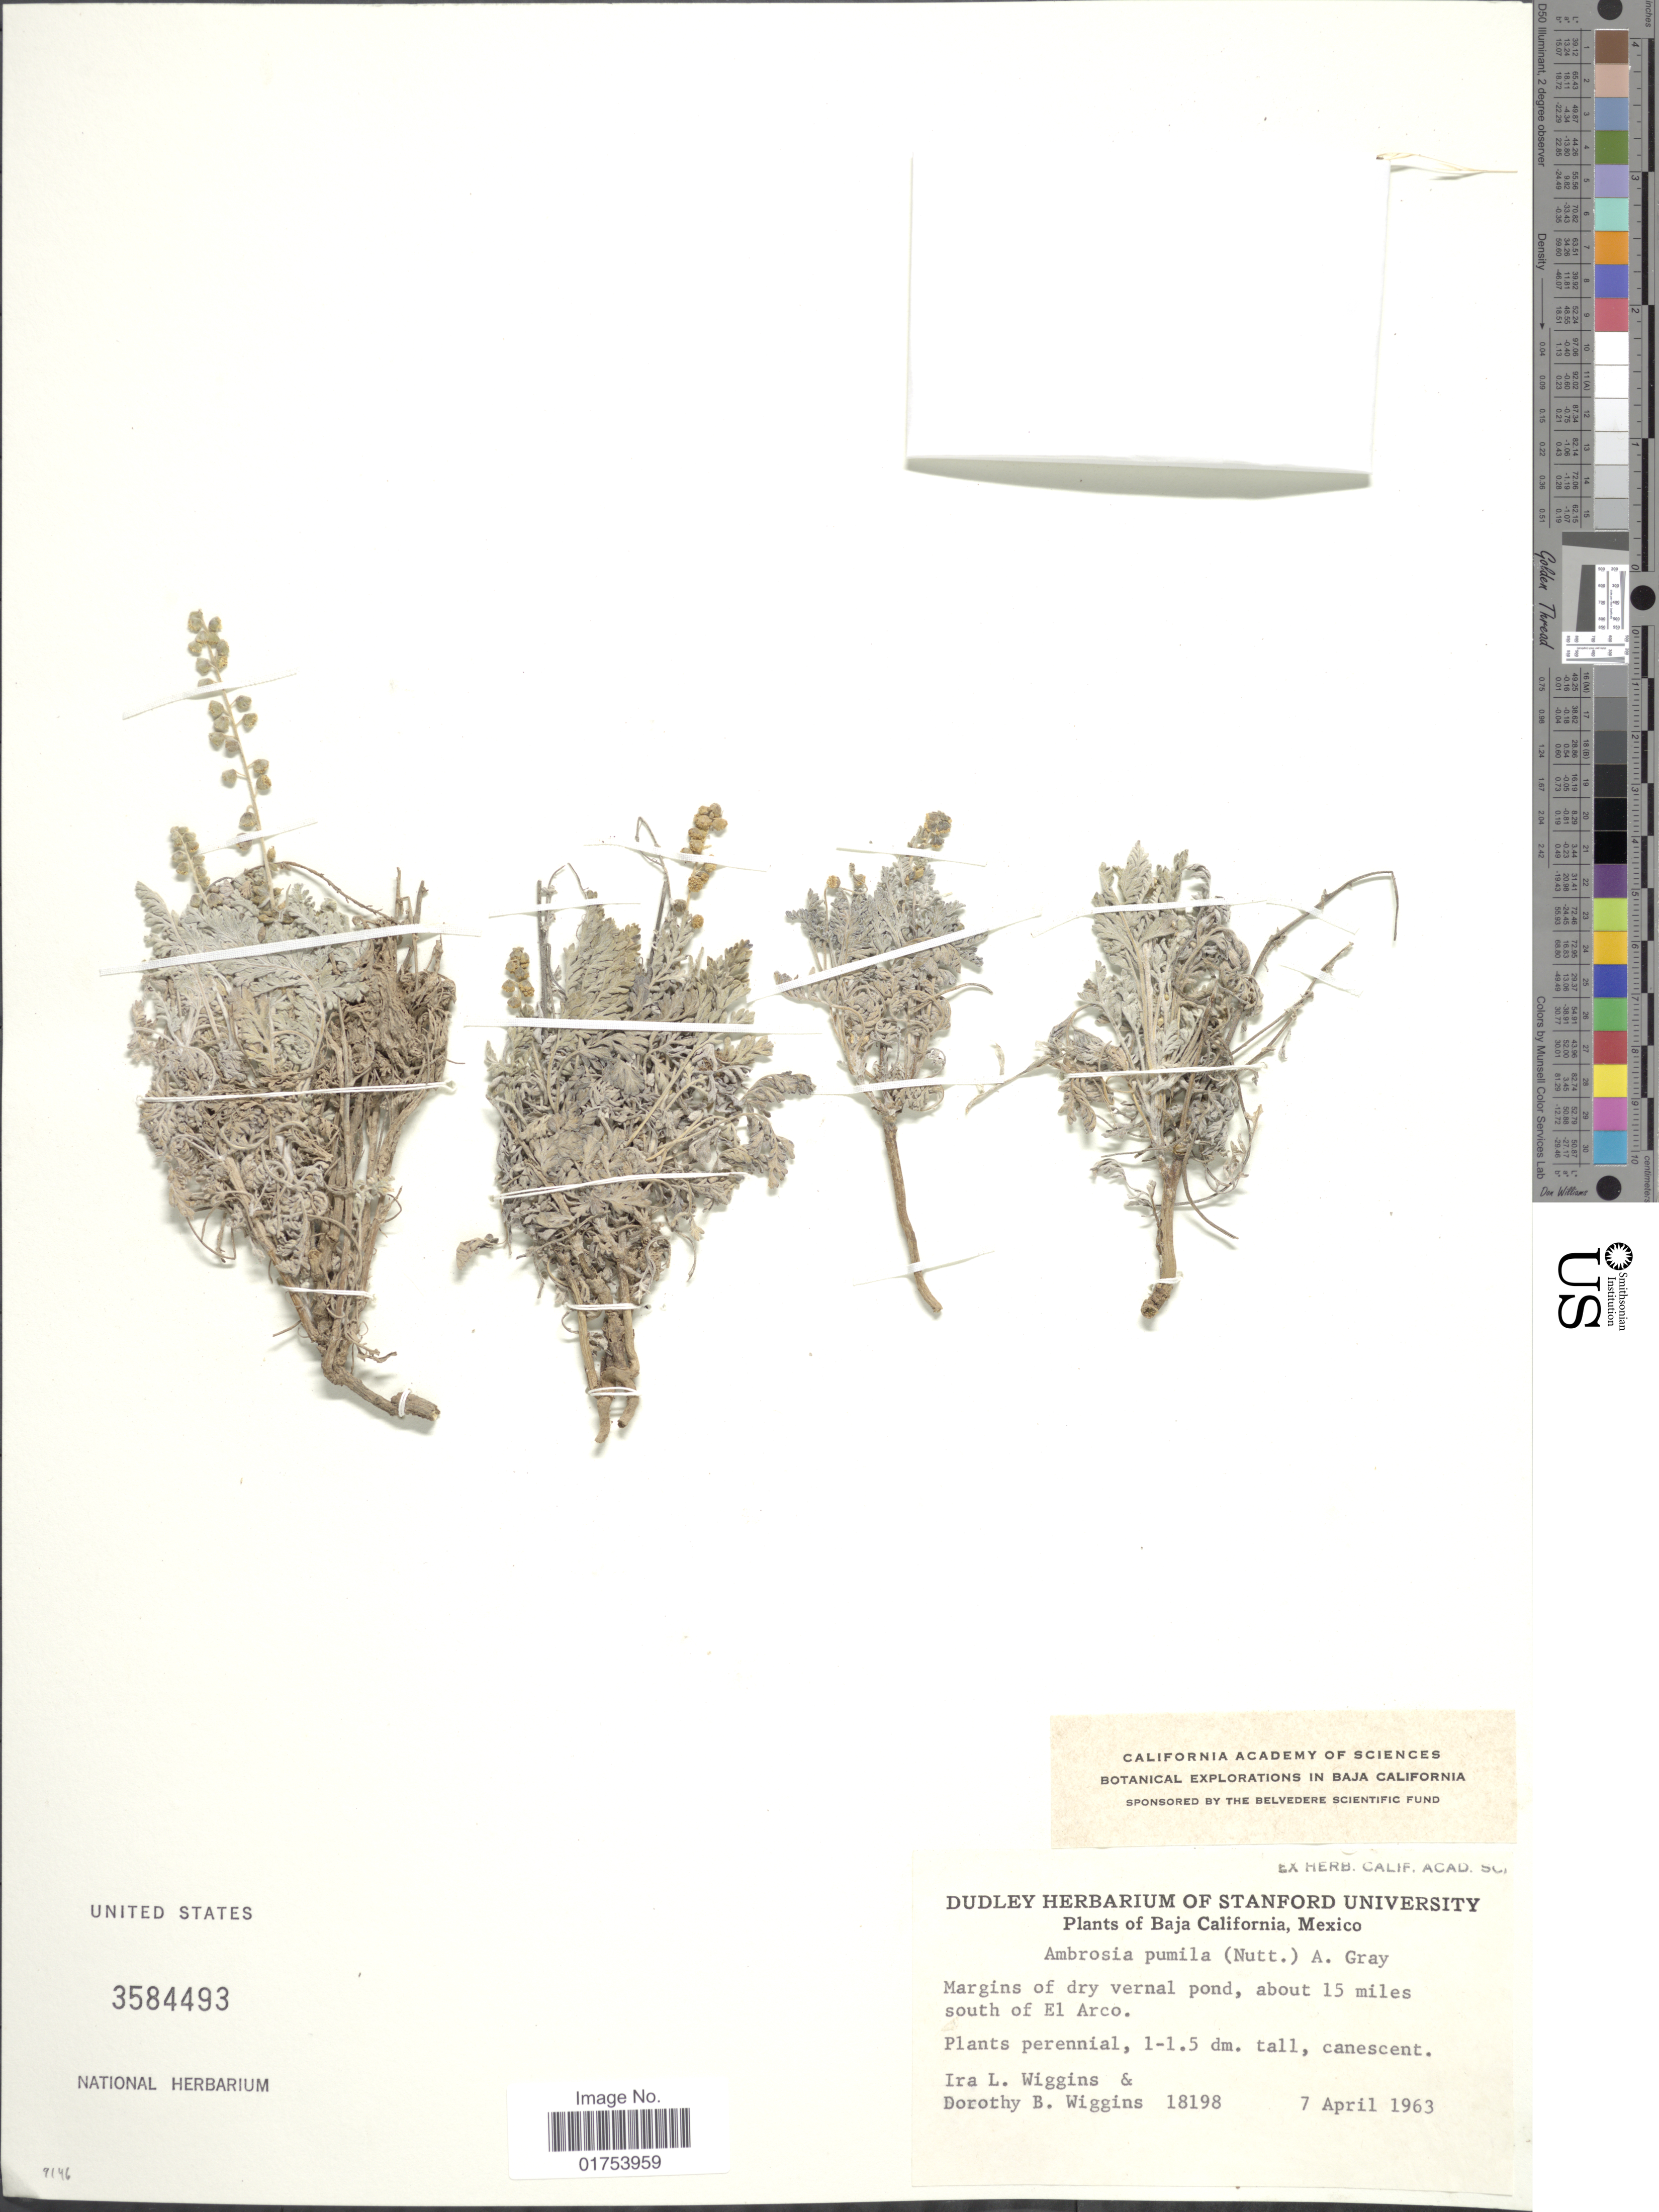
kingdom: Plantae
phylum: Tracheophyta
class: Magnoliopsida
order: Asterales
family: Asteraceae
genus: Ambrosia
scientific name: Ambrosia pumila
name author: Nutt.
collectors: I. L. Wiggins & D. B. Wiggins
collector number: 18198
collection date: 1963-04-07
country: Mexico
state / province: Baja California Sur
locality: Margins of dry vernal pond, about 15 miles south of El Arco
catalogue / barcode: US 3584493